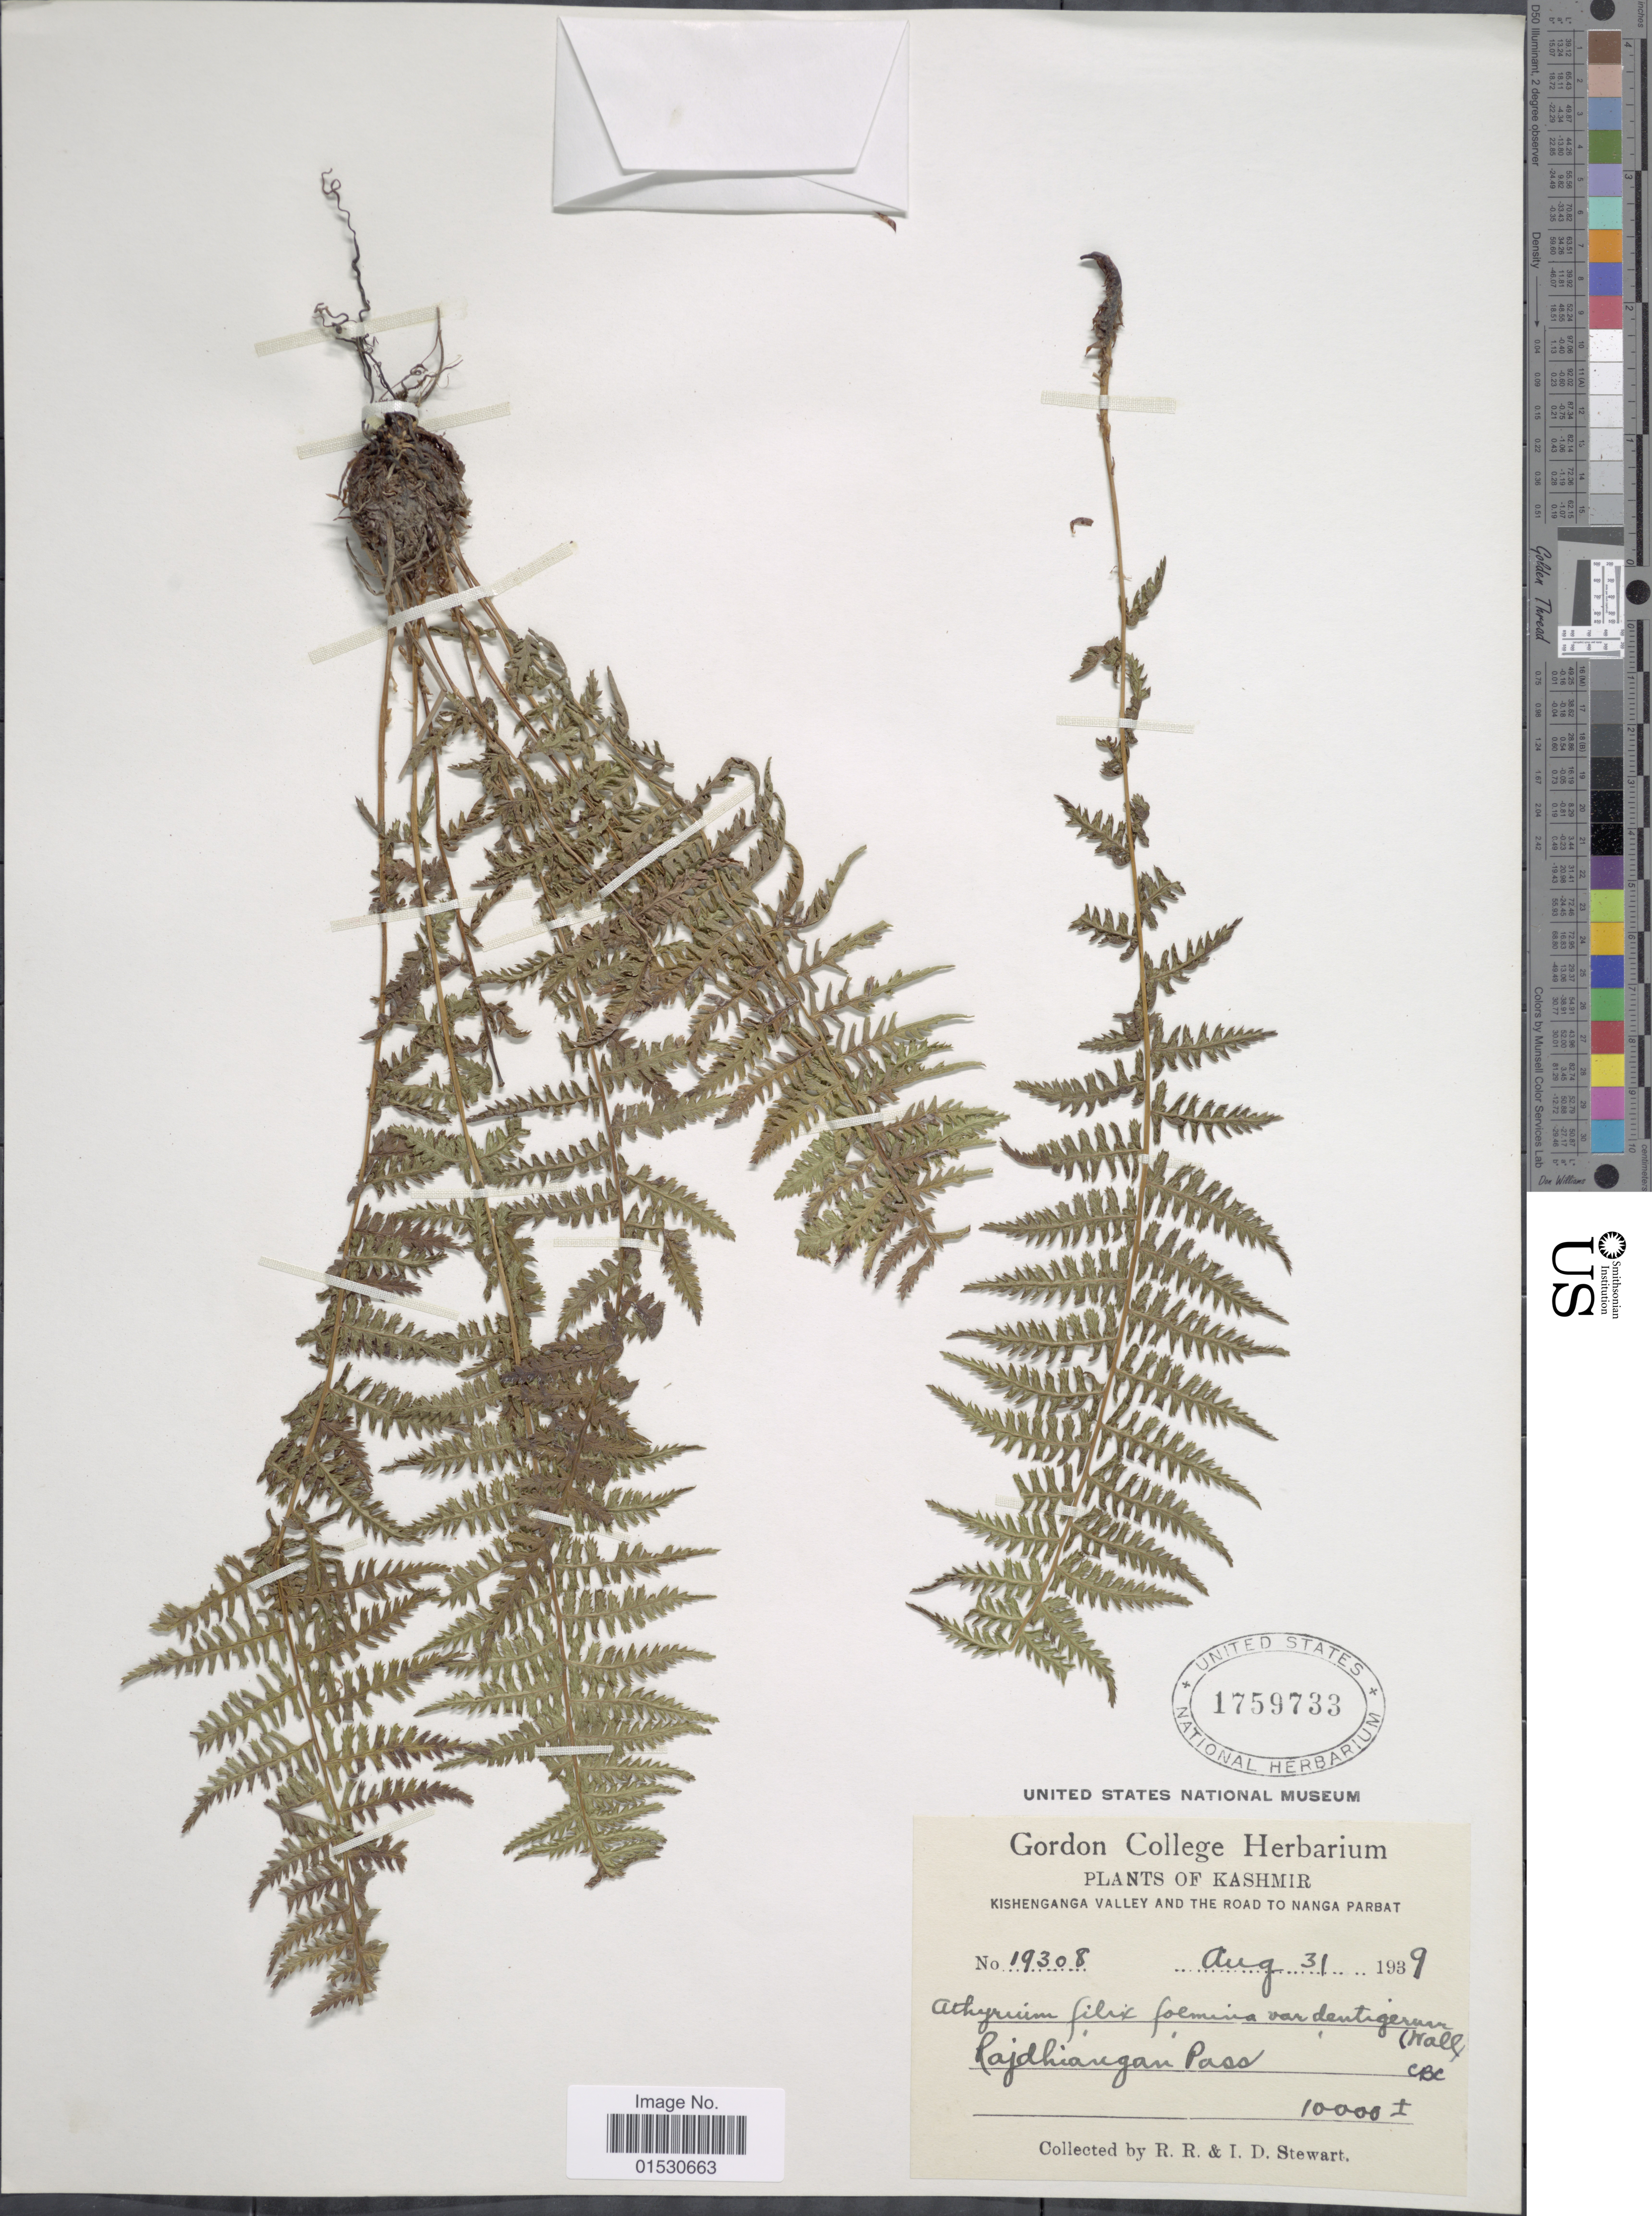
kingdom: Plantae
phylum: Tracheophyta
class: Polypodiopsida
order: Polypodiales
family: Athyriaceae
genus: Athyrium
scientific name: Athyrium filix-femina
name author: (L.) Roth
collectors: R. R. Stewart & I. Stewart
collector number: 19308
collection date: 1939-08-31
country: India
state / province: Jammu and Kashmir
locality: Kashmir, Kishenganga valley and the road to Nanga Parbat, Rajdhiangan Pass.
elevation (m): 3048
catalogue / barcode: US 1759733